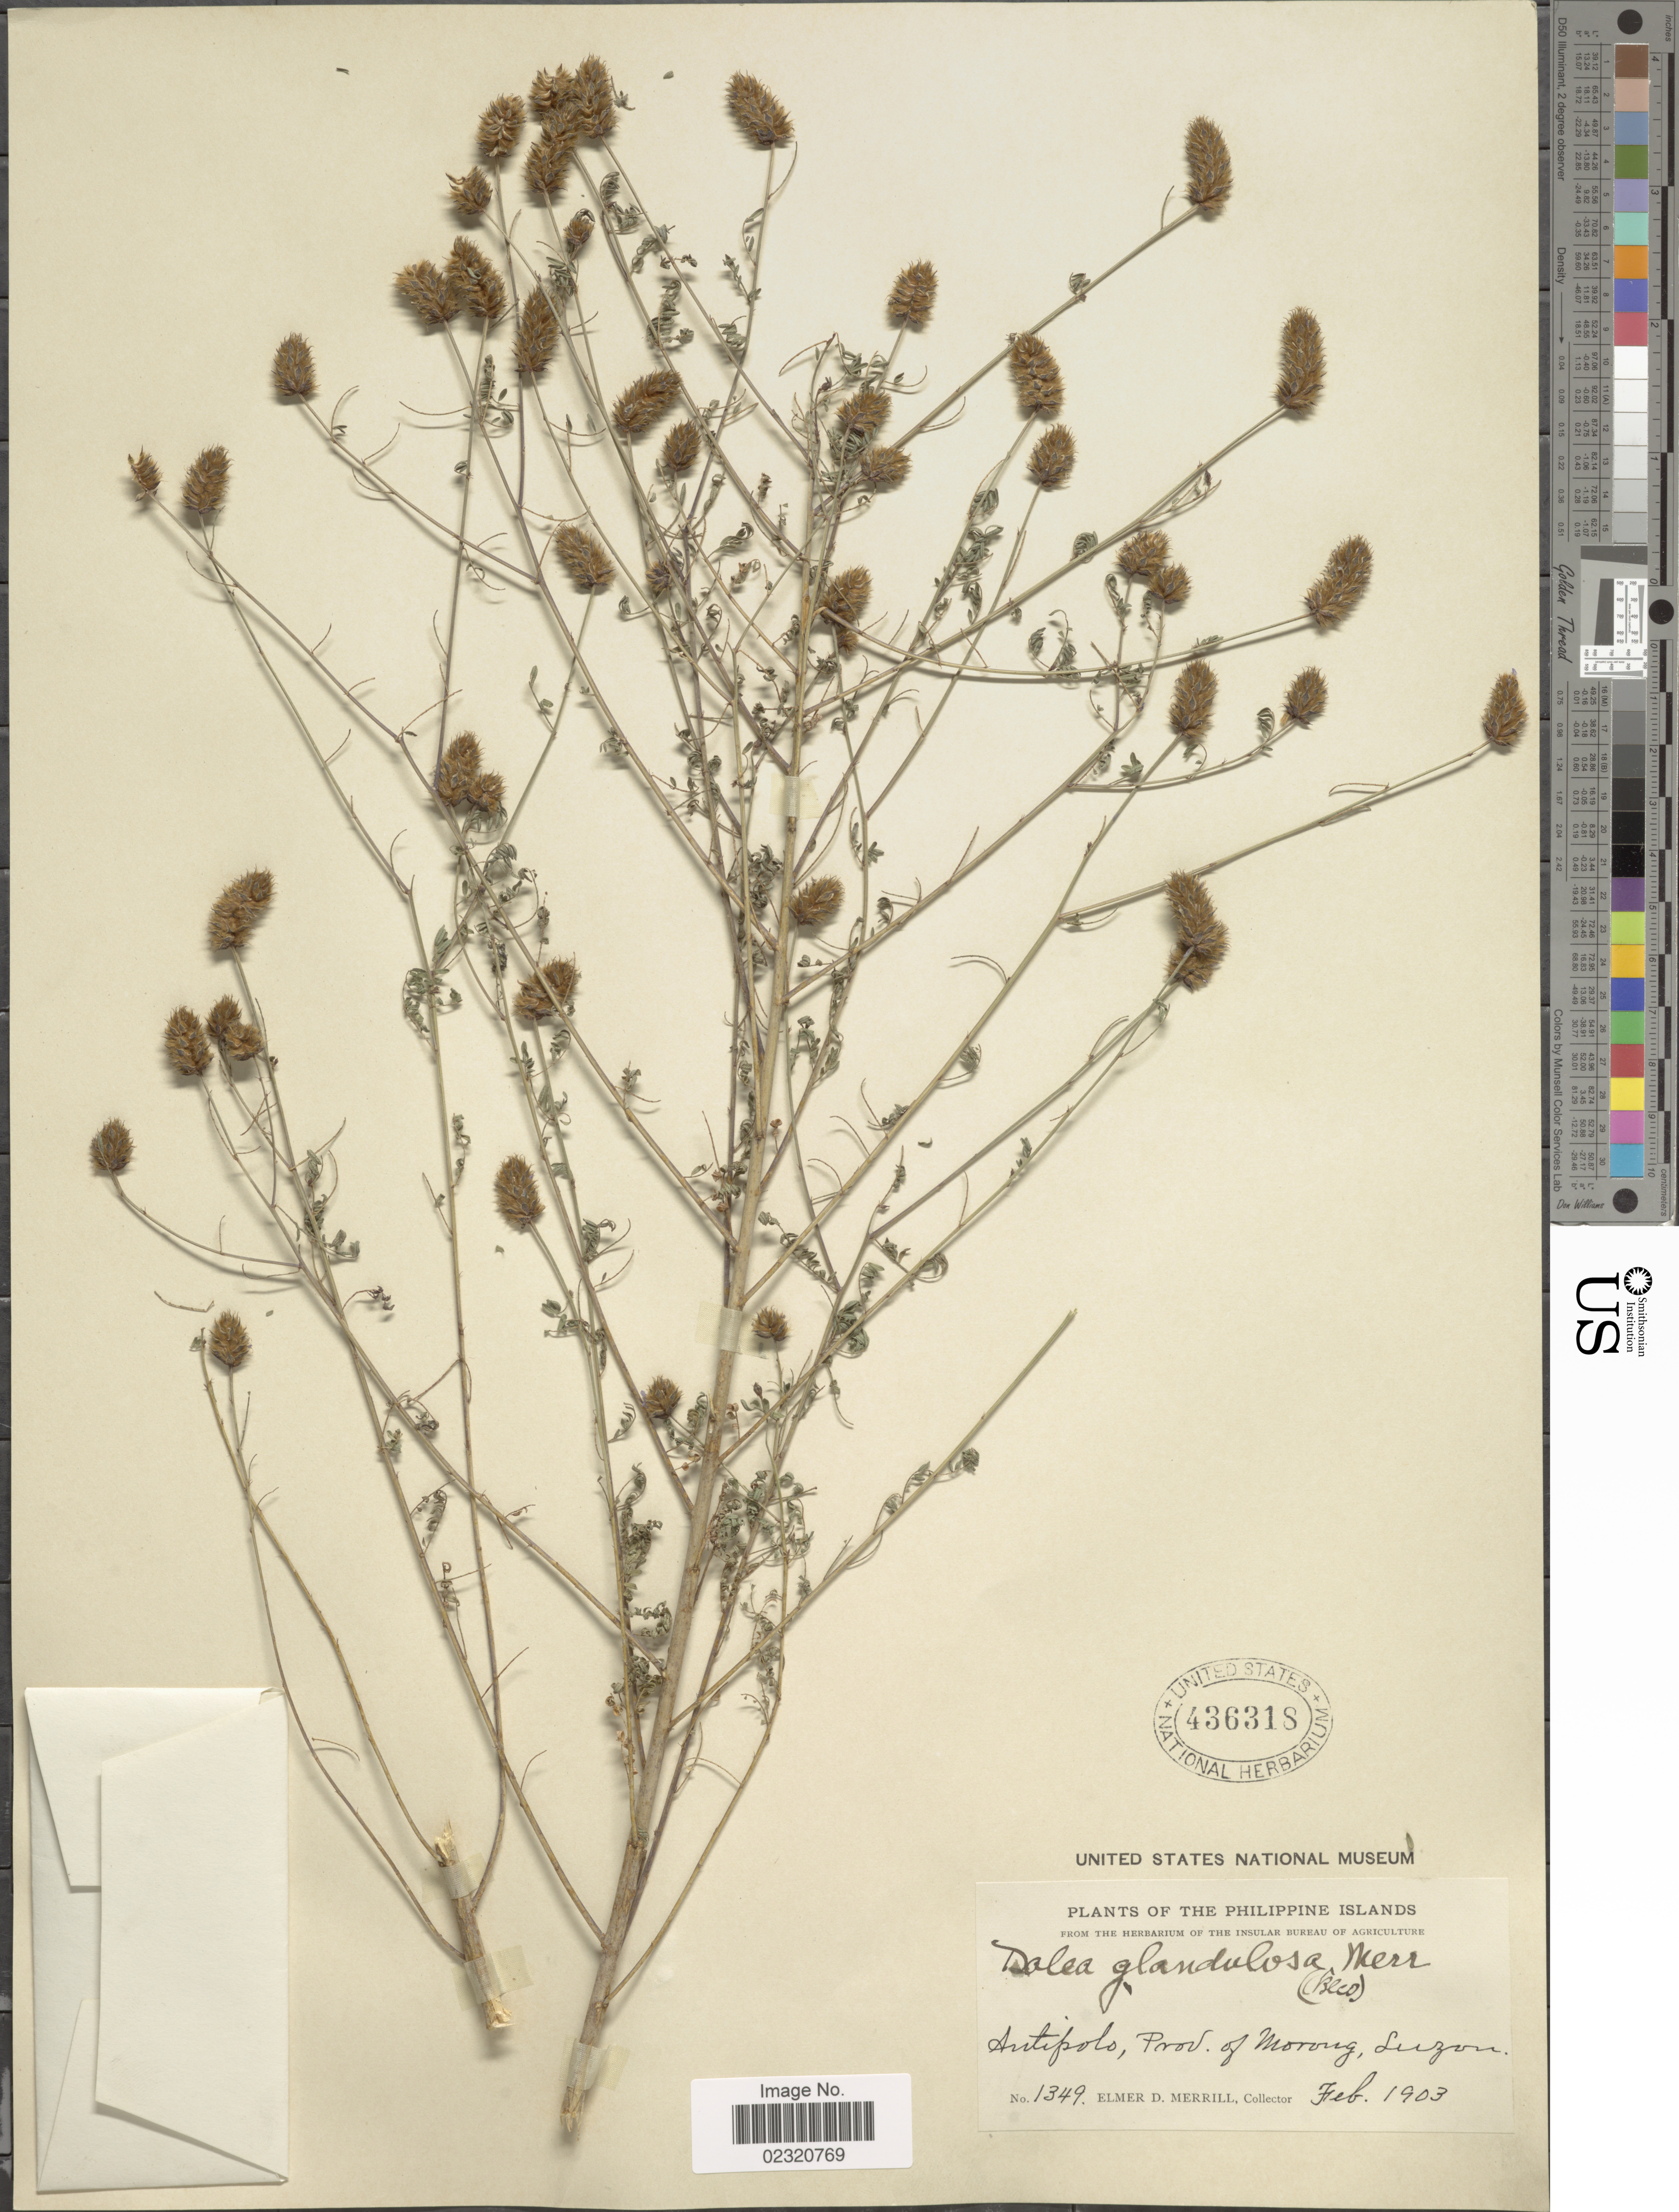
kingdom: Plantae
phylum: Tracheophyta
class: Magnoliopsida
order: Fabales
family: Fabaceae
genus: Dalea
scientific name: Dalea cliffortiana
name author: Willd.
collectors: E. D. Merrill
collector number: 1349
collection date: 1903-02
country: Philippines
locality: Antipolo, Prov. of Morong, Luzon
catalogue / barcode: US 436318